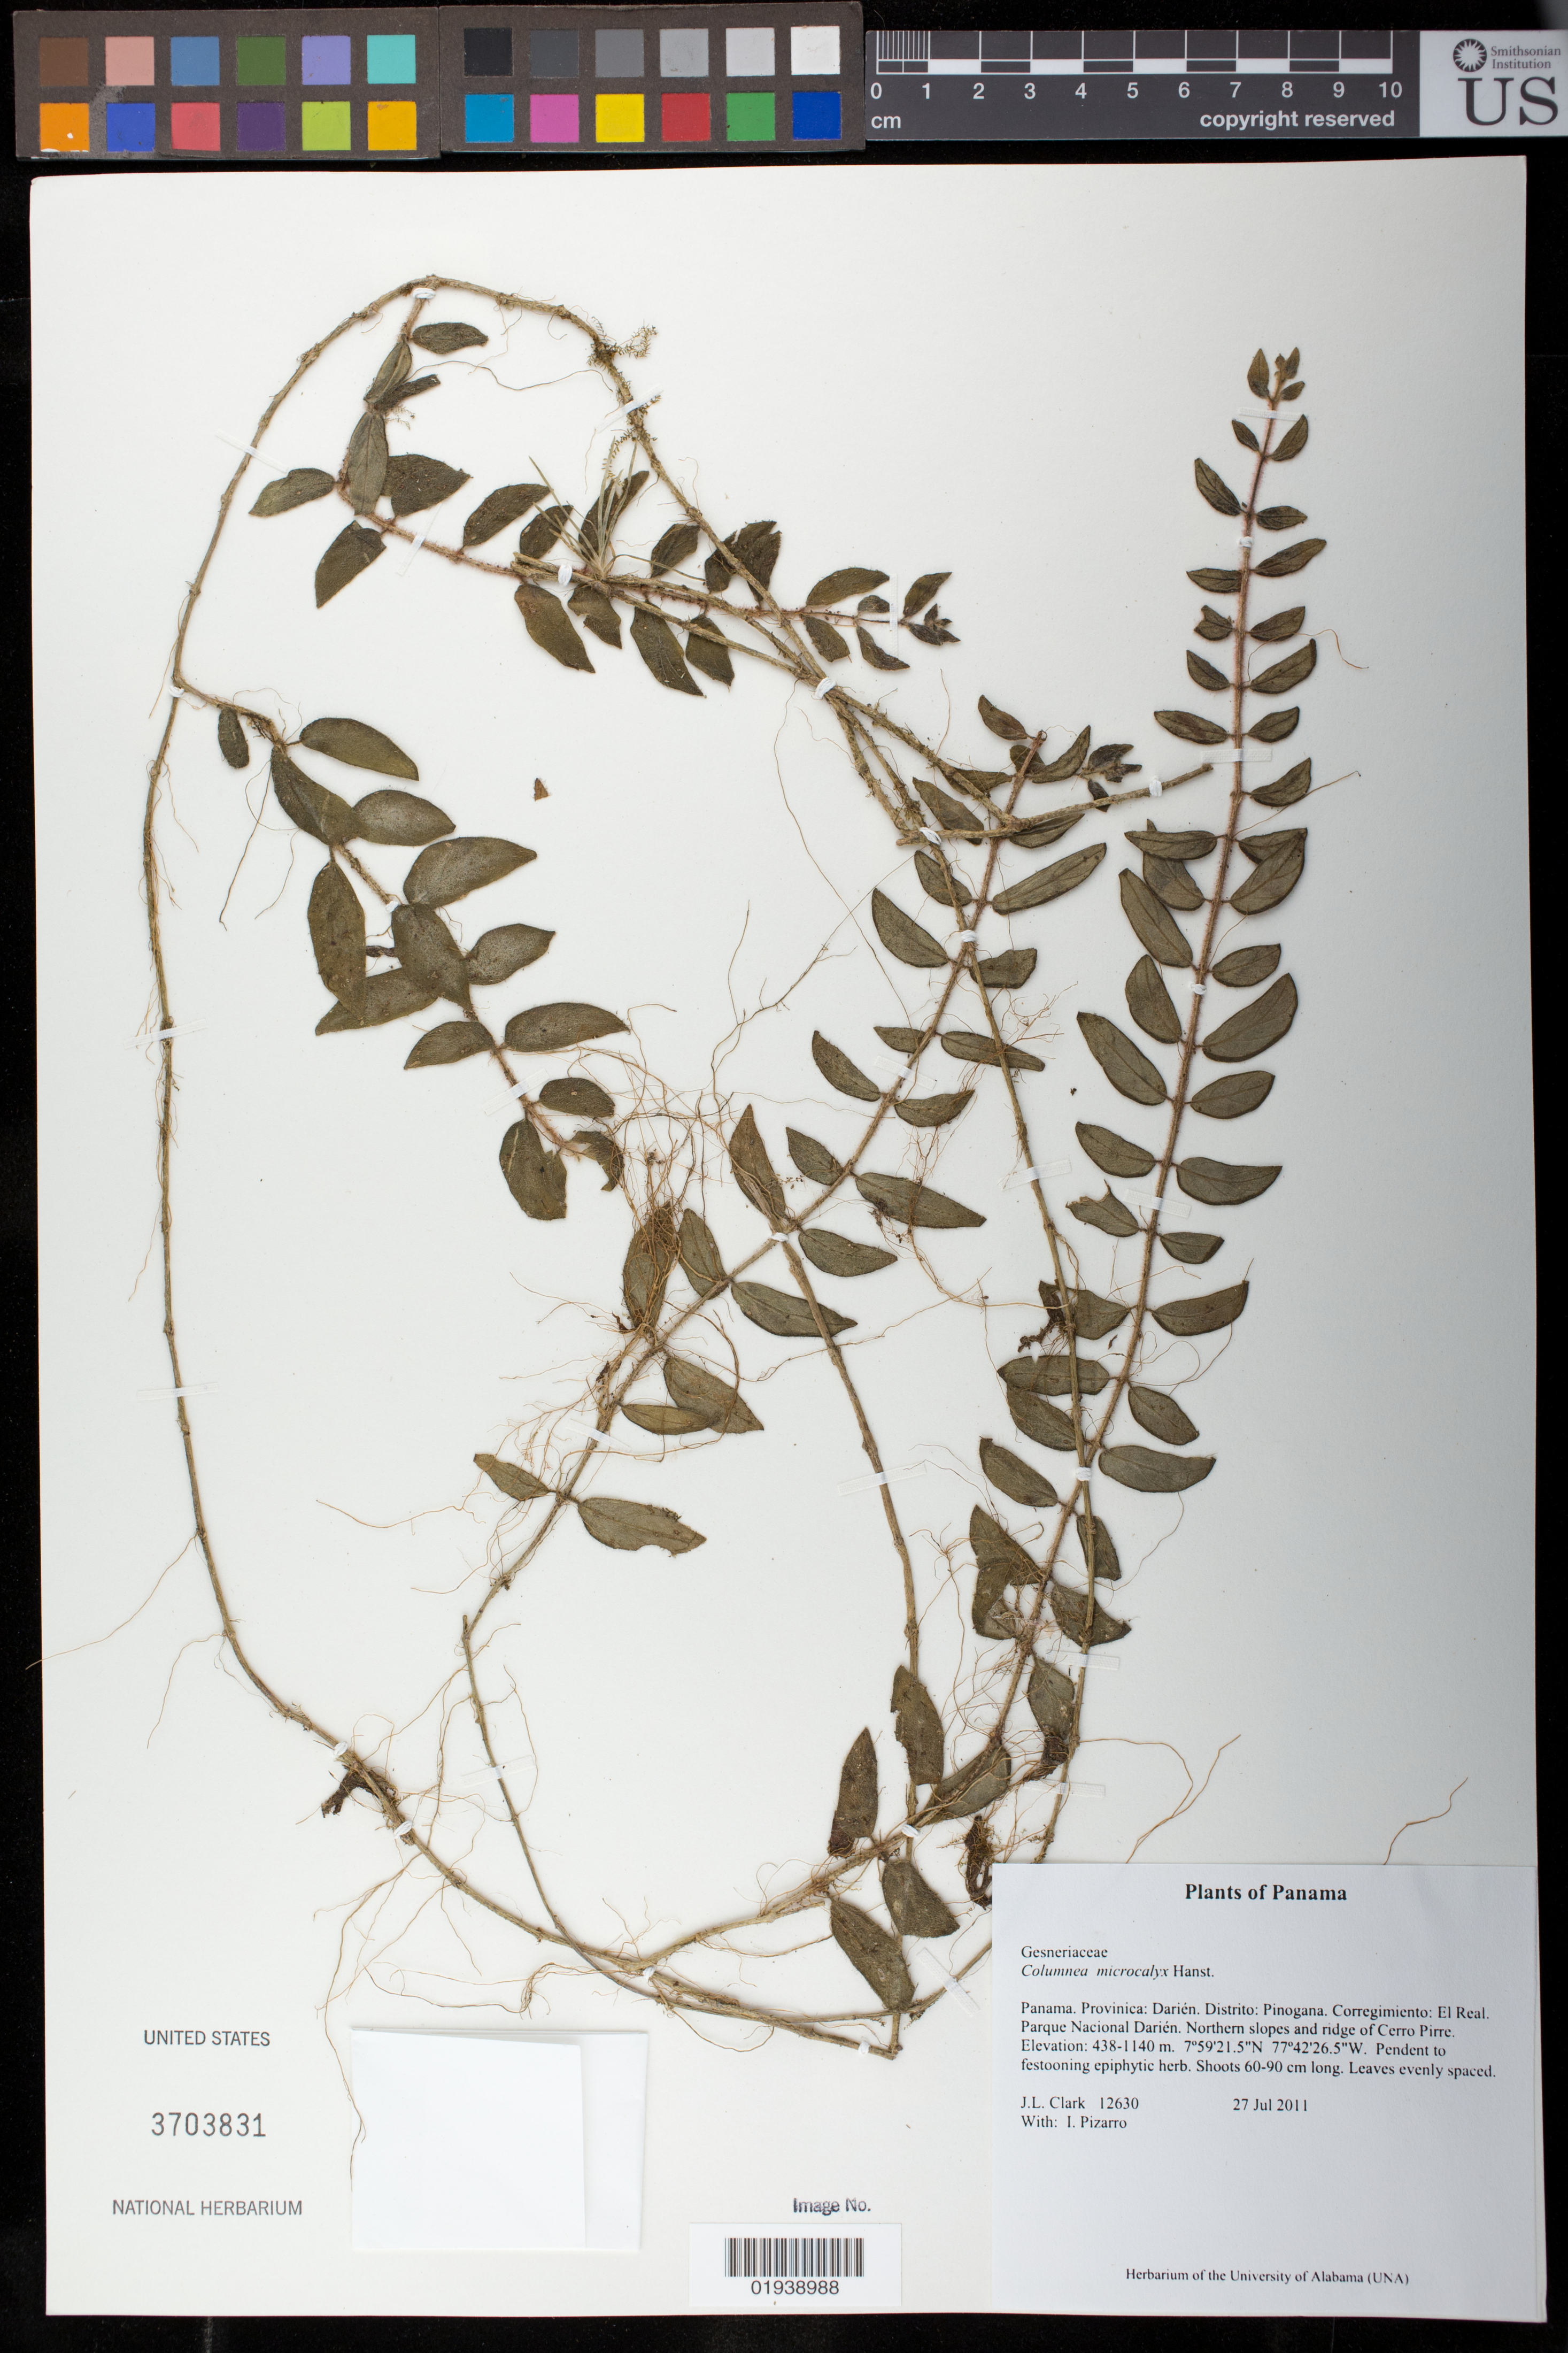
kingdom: Plantae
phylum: Tracheophyta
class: Magnoliopsida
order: Lamiales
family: Gesneriaceae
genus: Columnea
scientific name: Columnea microcalyx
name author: Hanst.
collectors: J. L. Clark & I. Pizarro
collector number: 12630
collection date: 2011-07-27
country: Panama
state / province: Darién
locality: Distrito: Pinogana. Corregimiento: El Real. Parque Nacional Darien. Northern slopes and ridge of Cerro Pirre.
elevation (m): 438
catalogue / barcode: US 3703831